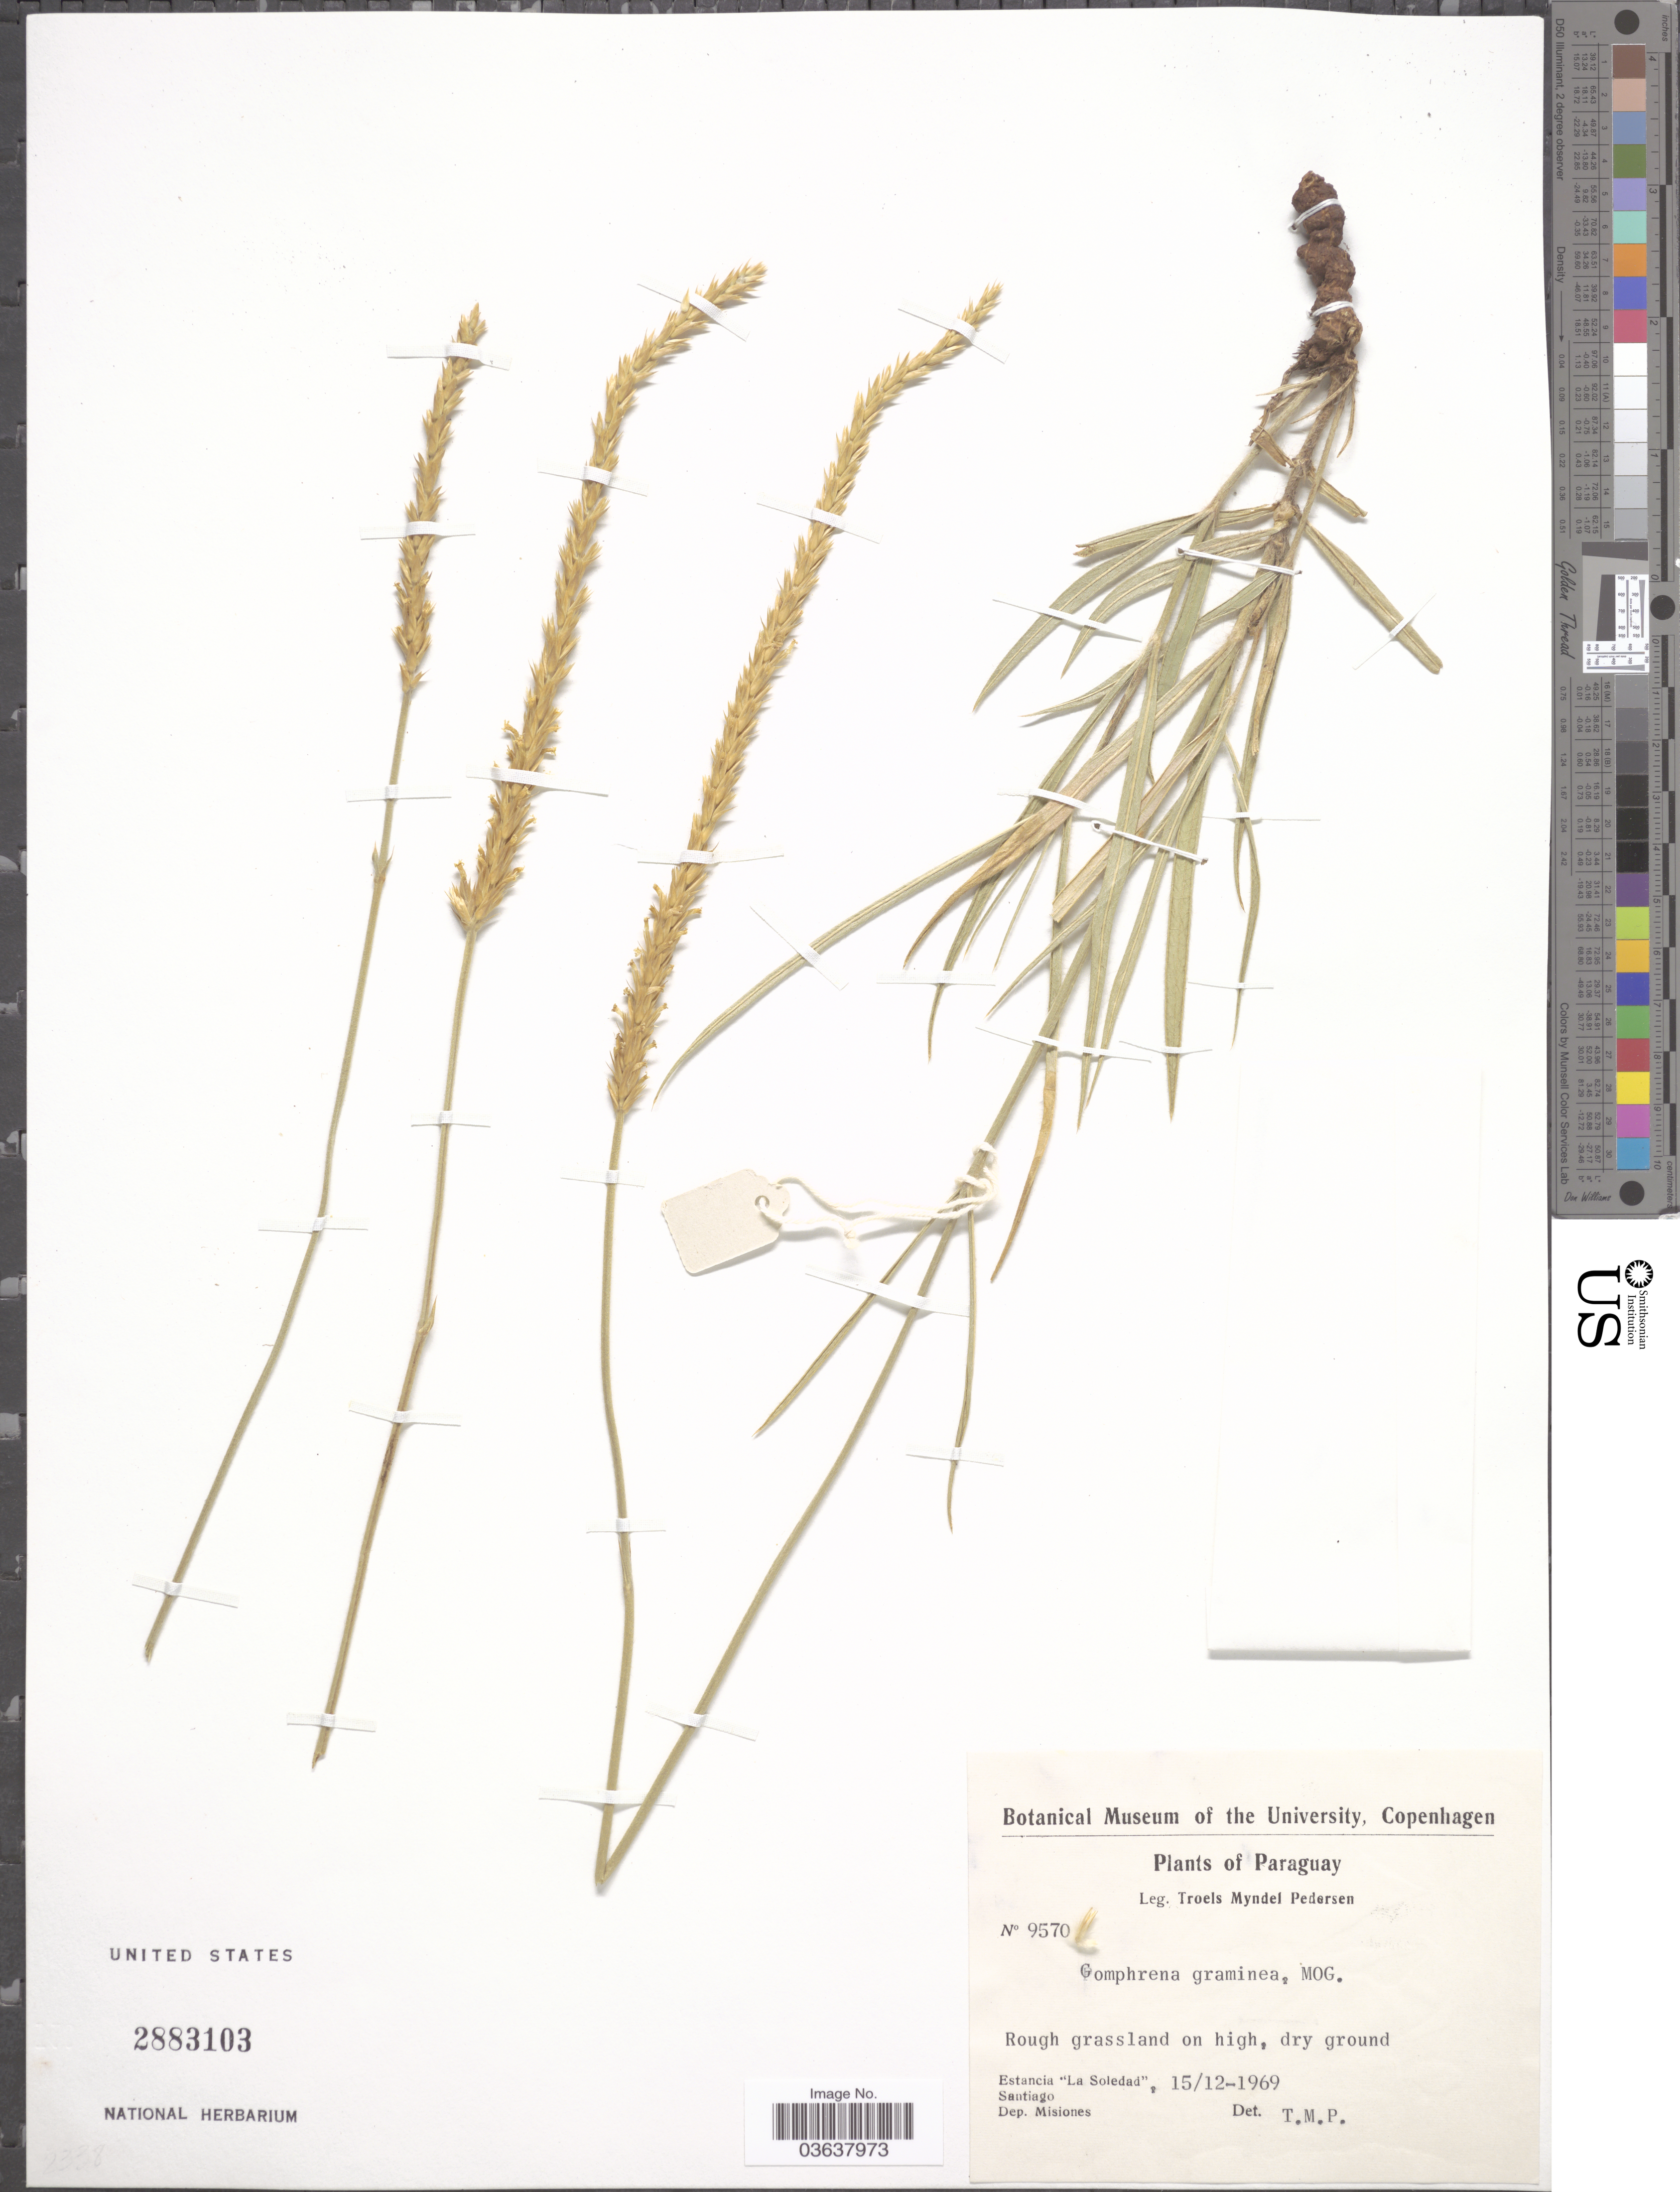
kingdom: Plantae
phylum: Tracheophyta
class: Magnoliopsida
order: Caryophyllales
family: Amaranthaceae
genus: Gomphrena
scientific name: Gomphrena graminea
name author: Moq.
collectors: T. Pederson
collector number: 9570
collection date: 1969-12-15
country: Paraguay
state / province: Misiones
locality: Estancia "La Soledad". Santiago. Dep. Misiones.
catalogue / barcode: US 2883103